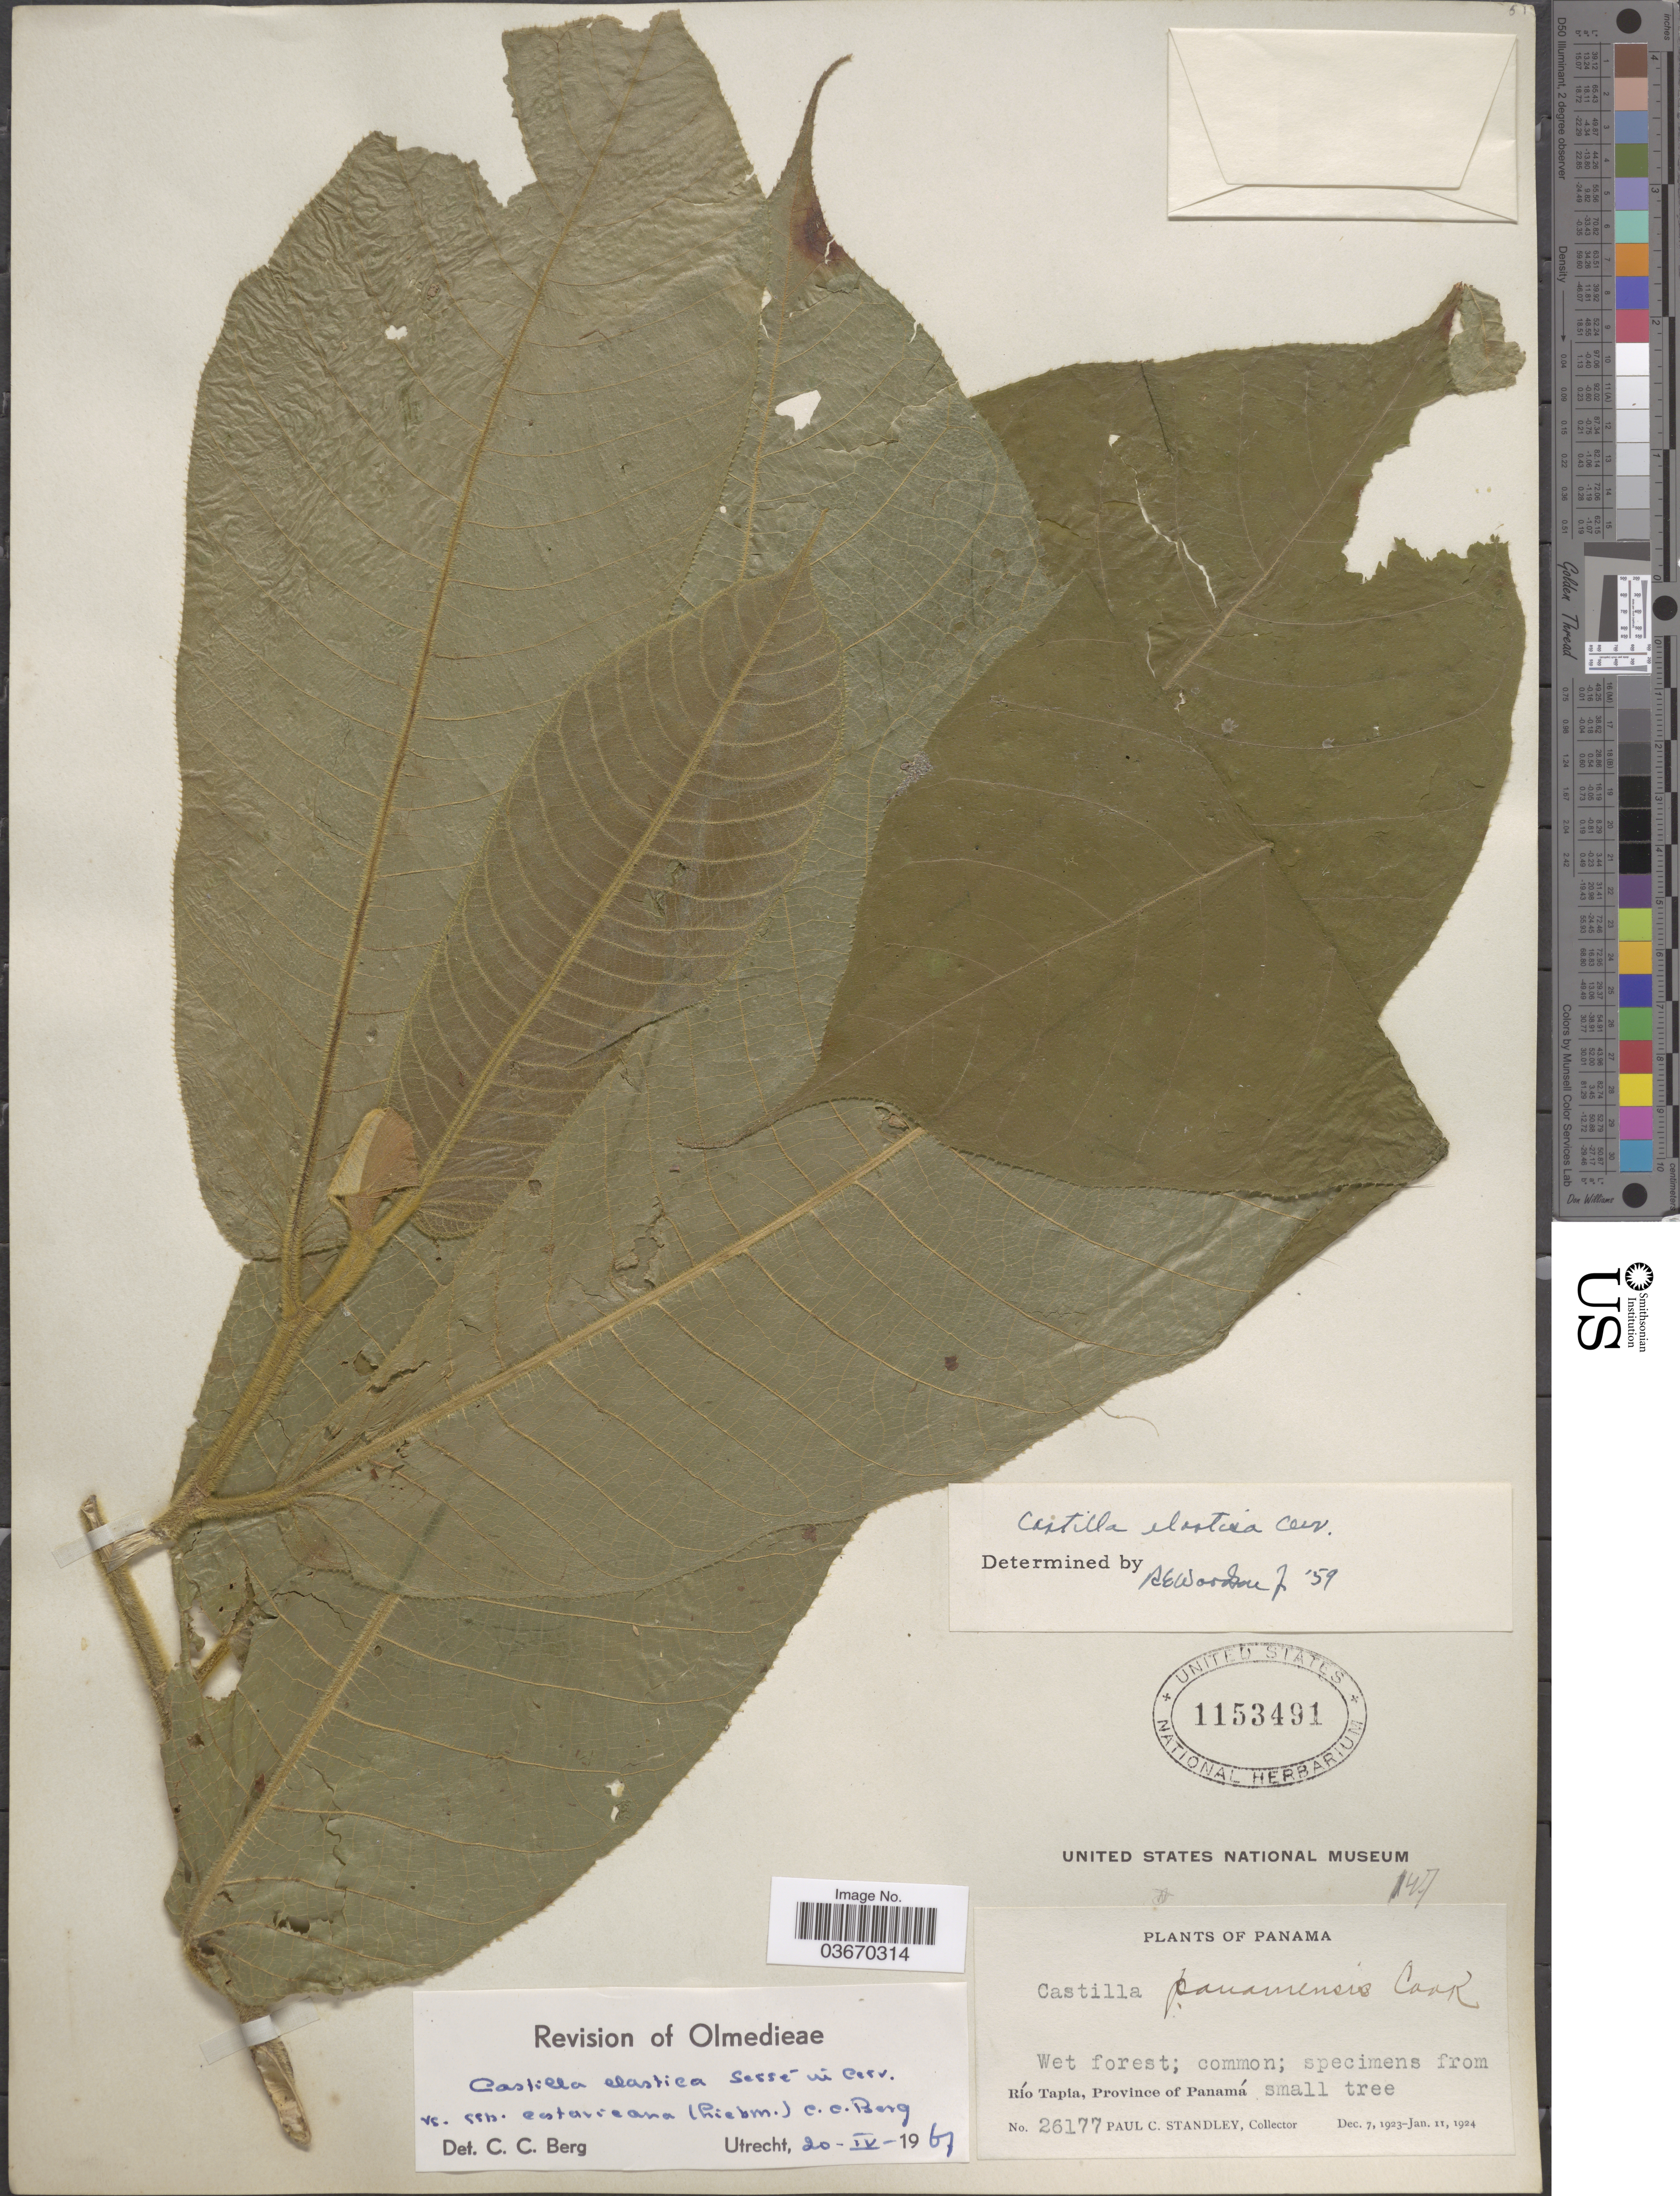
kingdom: Plantae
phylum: Tracheophyta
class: Magnoliopsida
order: Rosales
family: Moraceae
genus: Castilla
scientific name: Castilla elastica subsp. costaricana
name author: (Liebm.) C.C. Berg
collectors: P. C. Standley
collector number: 26177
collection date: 1923-12-07/1924-01-11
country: Panama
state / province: Panamá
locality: Río Tapia, Province of Panamá.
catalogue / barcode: US 1153491